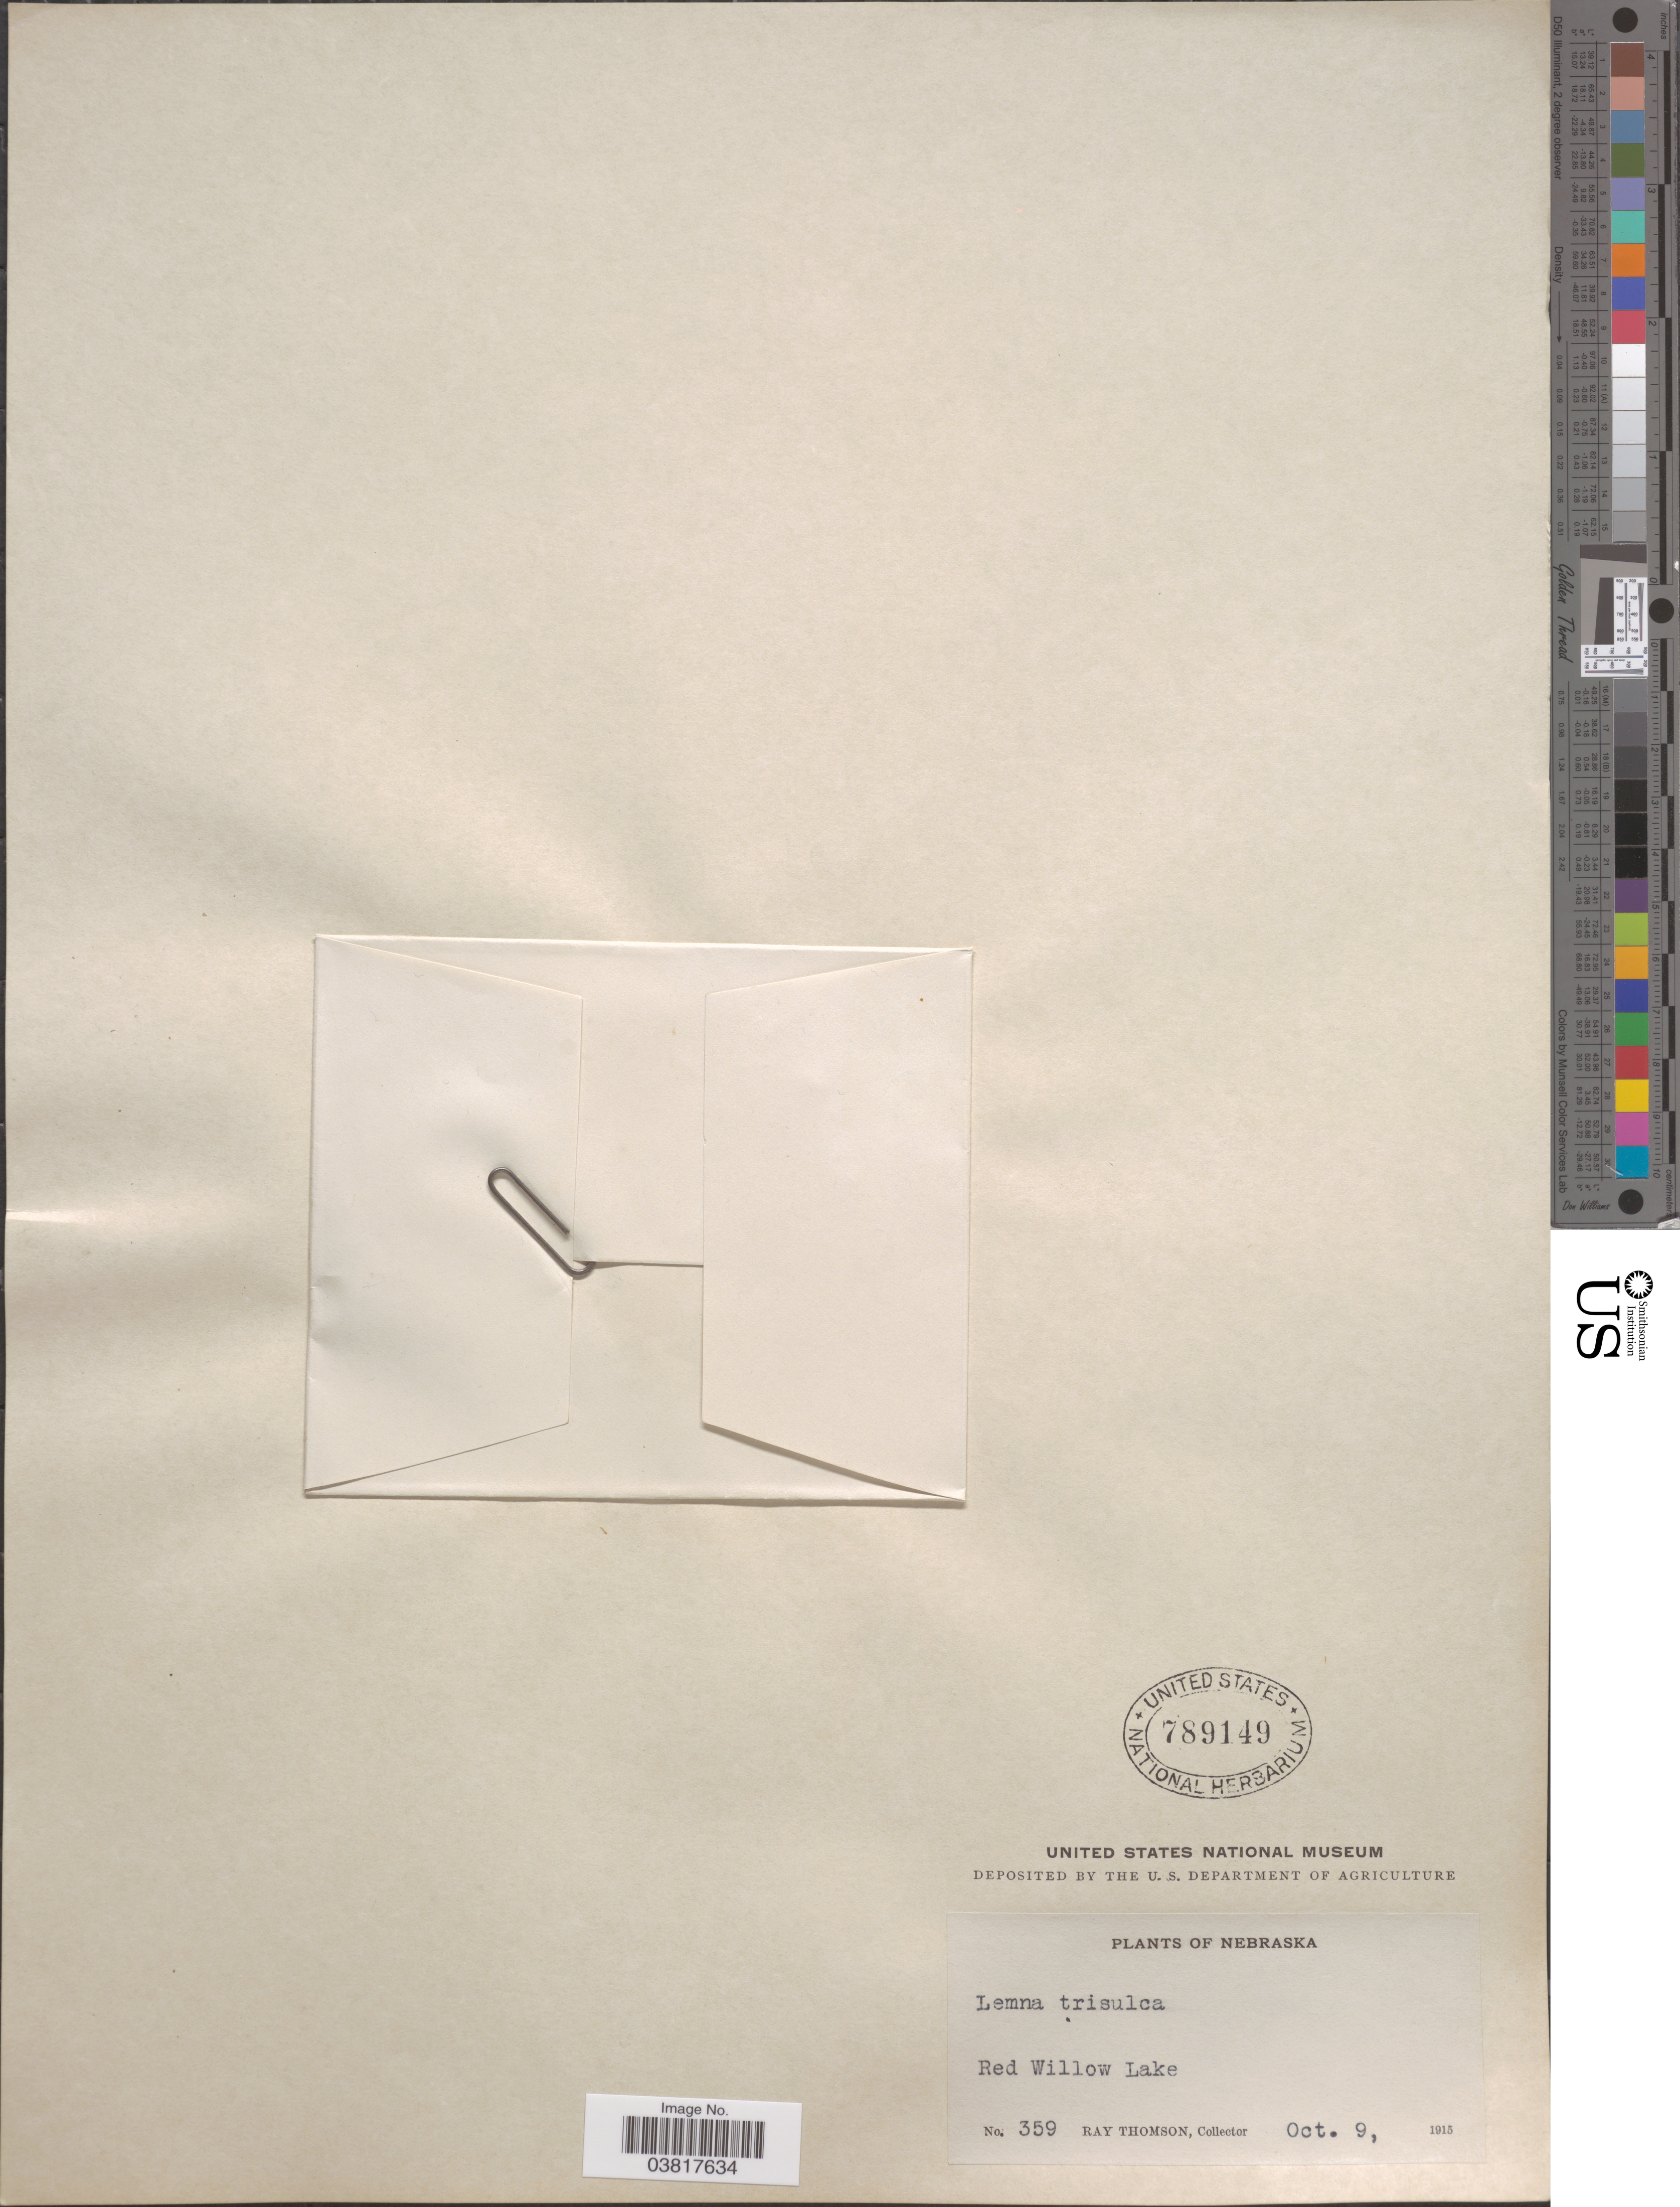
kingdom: Plantae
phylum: Tracheophyta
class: Liliopsida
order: Alismatales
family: Araceae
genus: Lemna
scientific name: Lemna trisulca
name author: L.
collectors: R. Thomson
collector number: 359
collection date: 1915-10-09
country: United States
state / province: Nebraska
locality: Red Willow Lake.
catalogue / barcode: US 789149